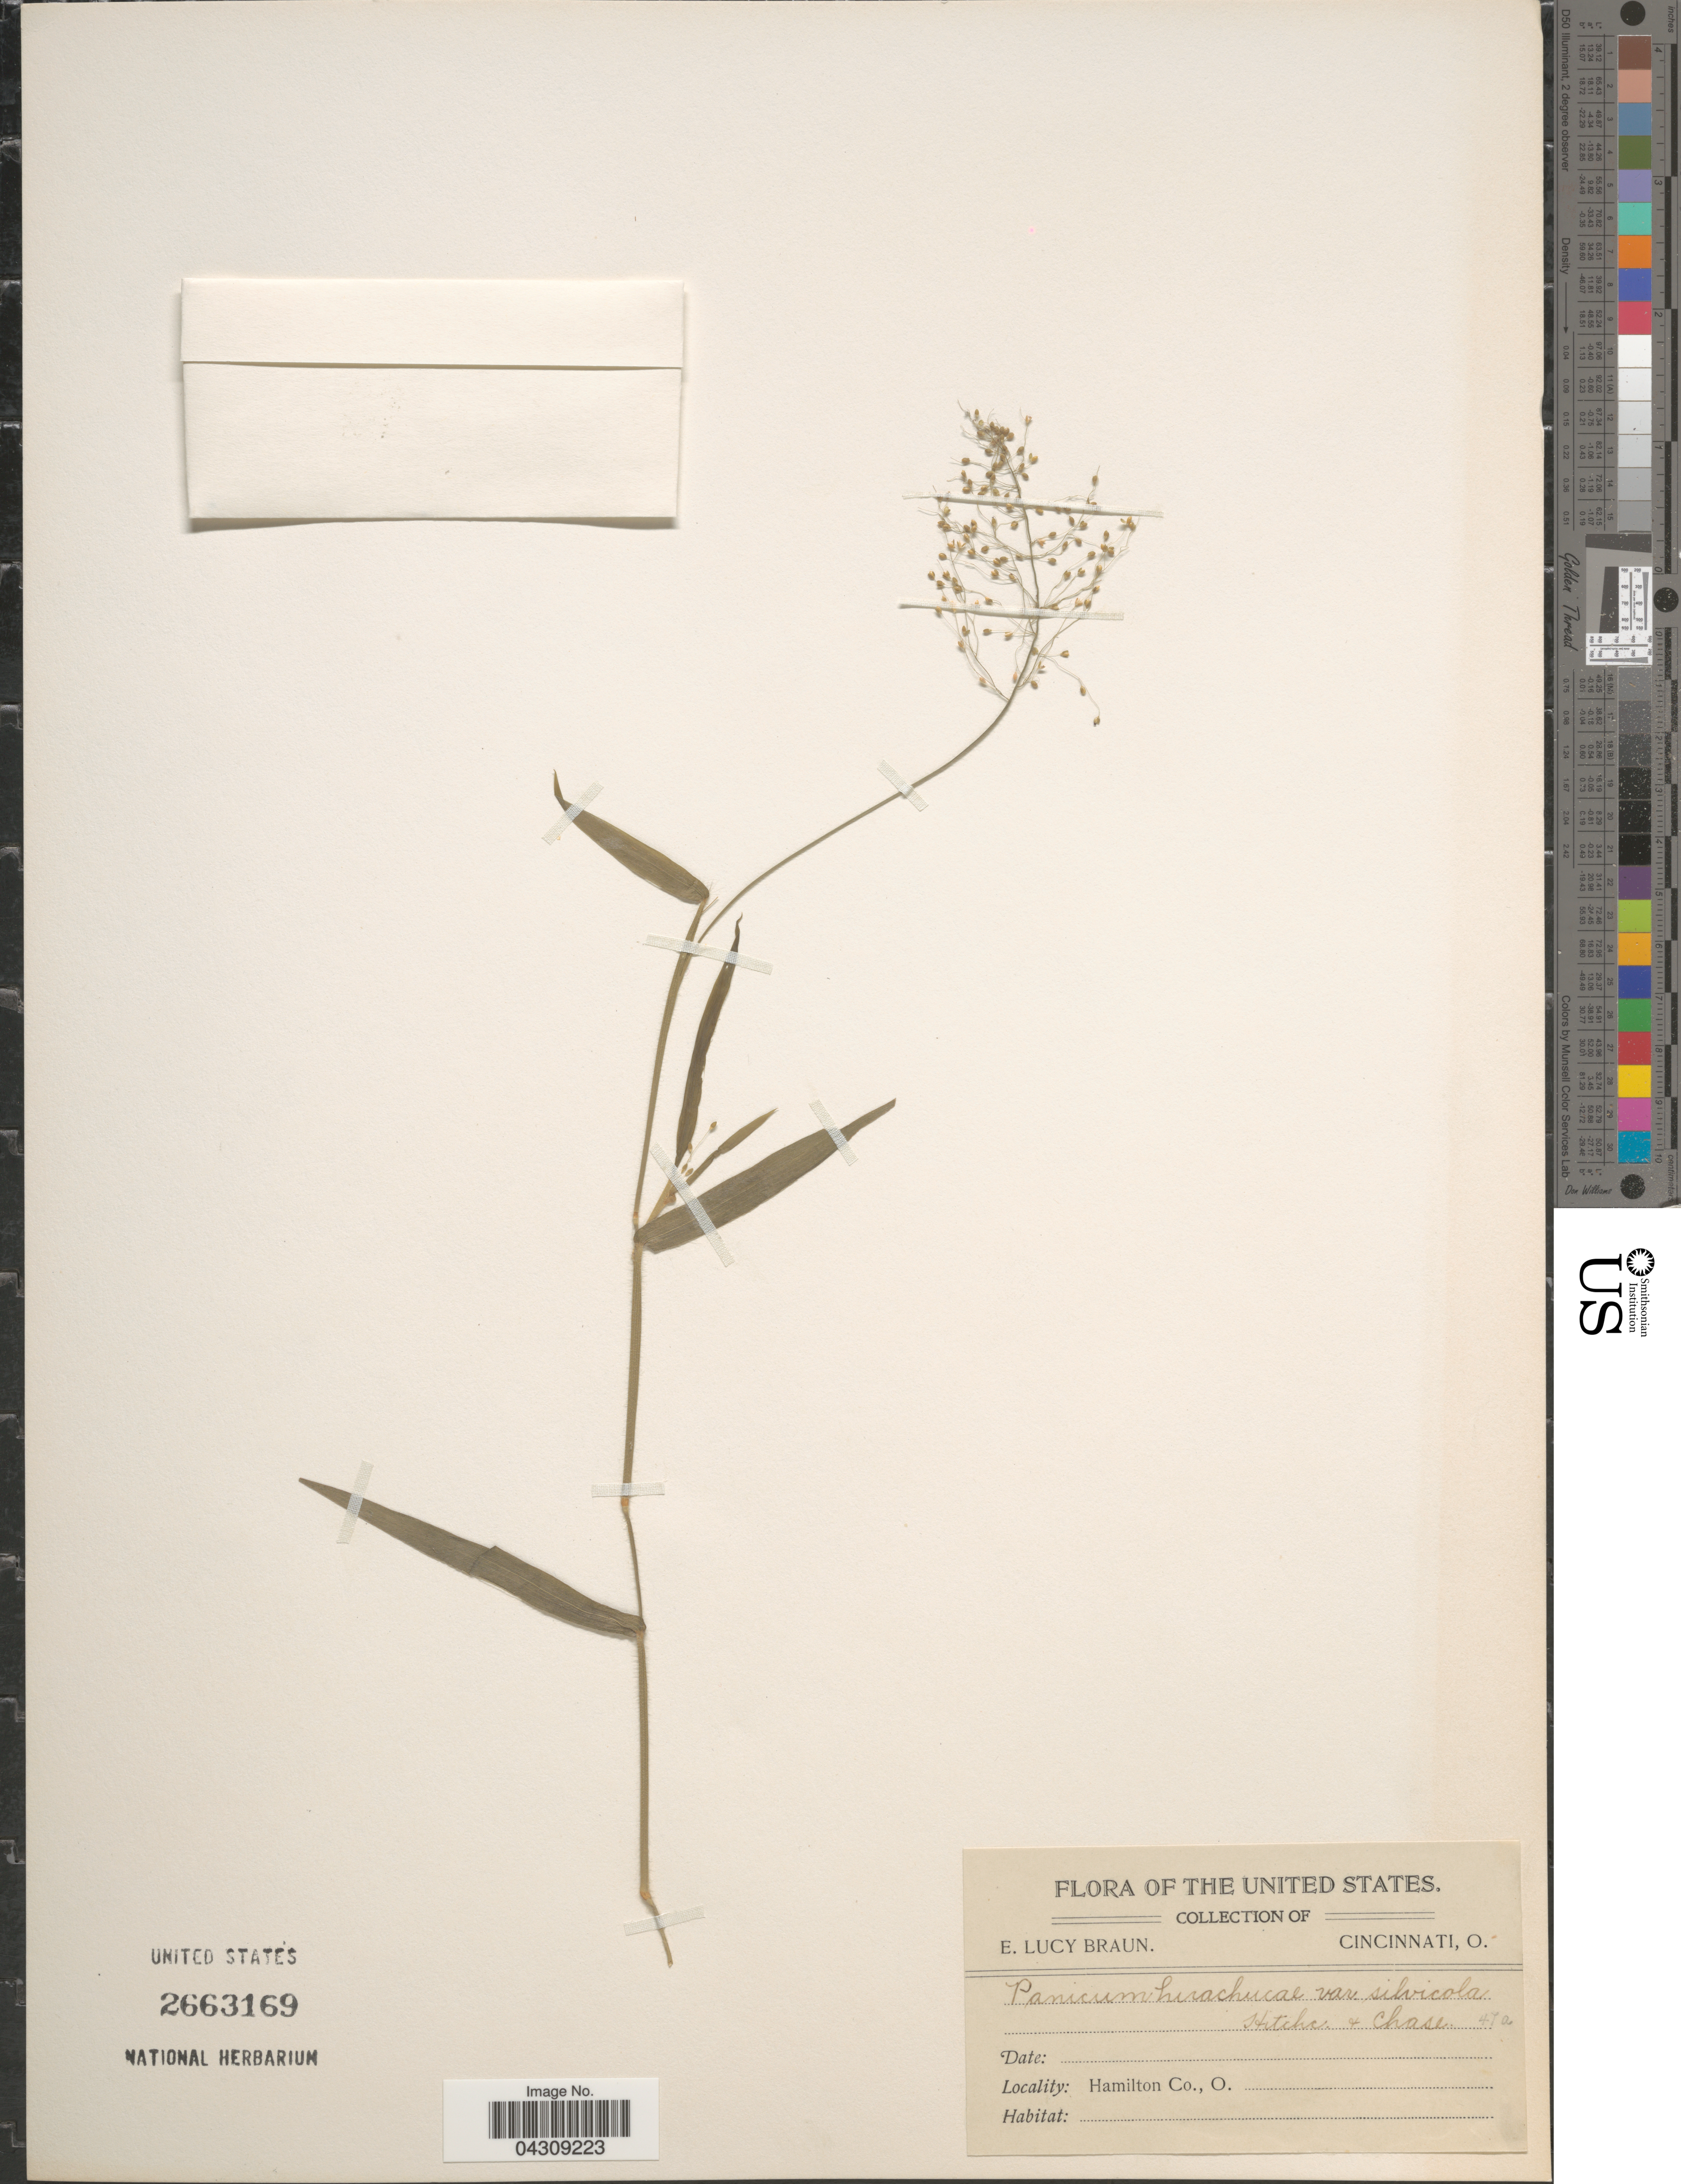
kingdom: Plantae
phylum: Tracheophyta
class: Liliopsida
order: Poales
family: Poaceae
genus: Dichanthelium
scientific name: Dichanthelium acuminatum var. acuminatum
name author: (Sw.) Gould & C.A. Clark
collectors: E. L. Braun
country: United States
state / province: Ohio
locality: Hamilton Co.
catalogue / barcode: US 2663169